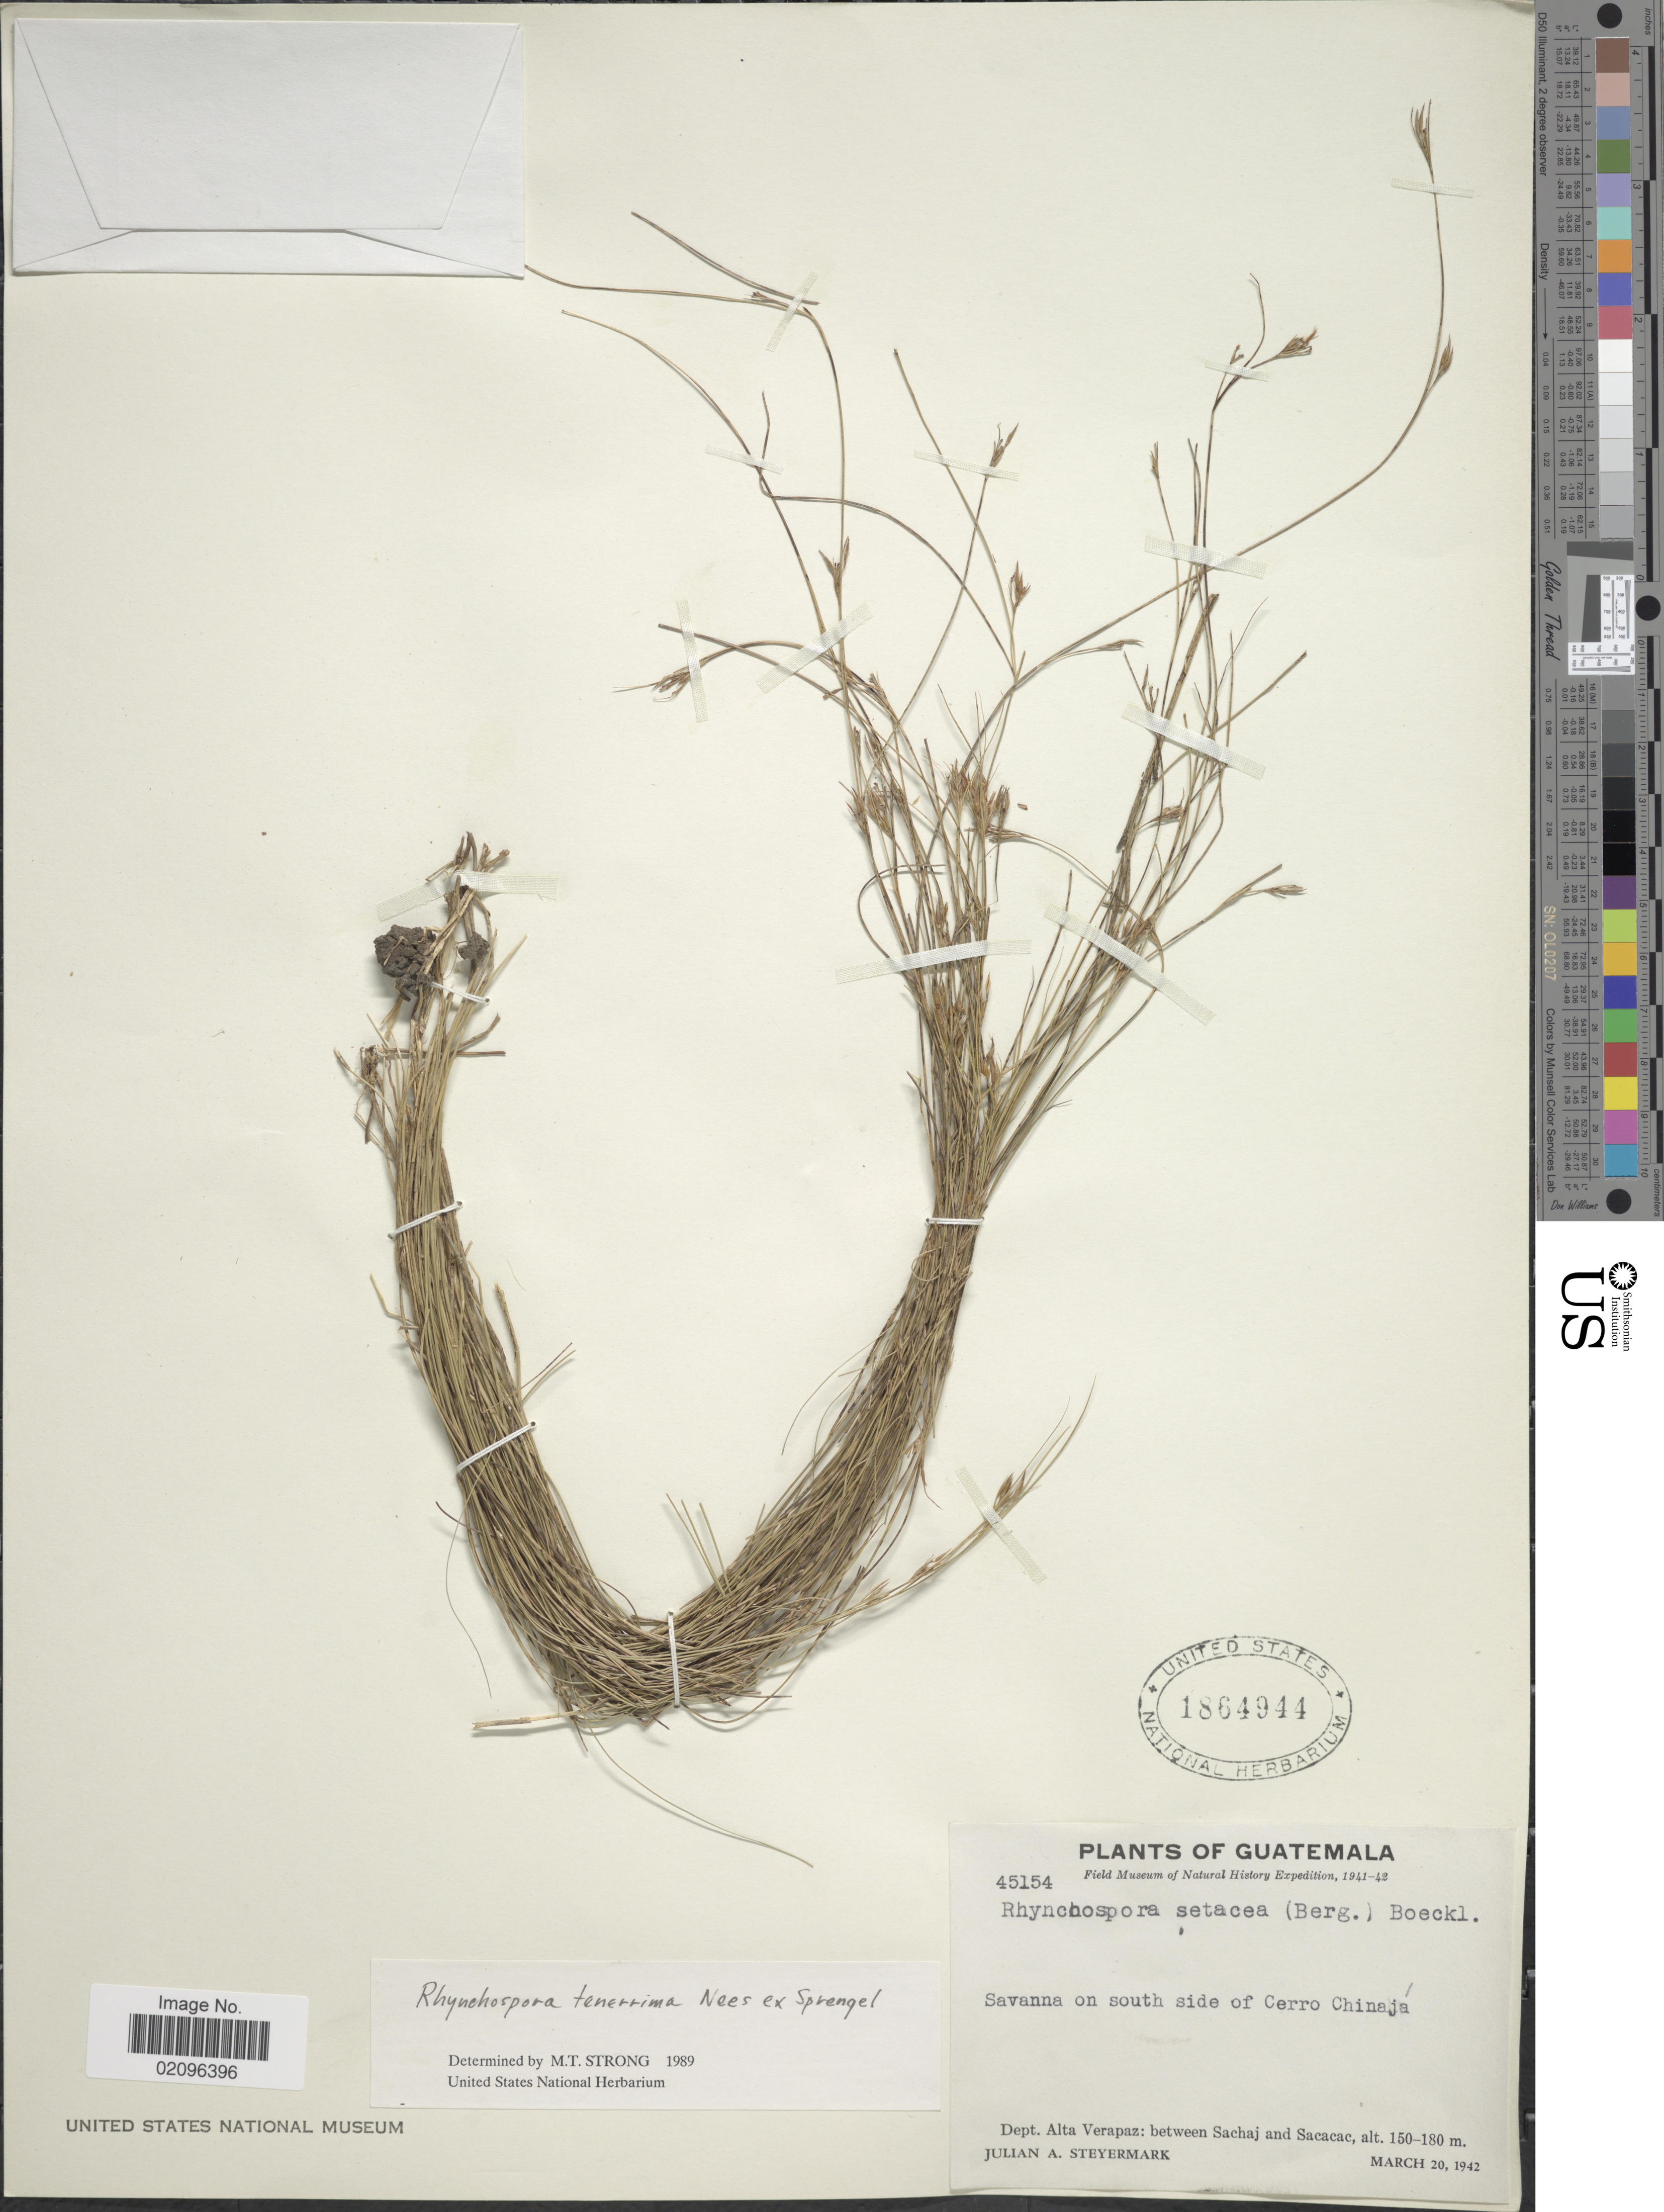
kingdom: Plantae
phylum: Tracheophyta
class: Liliopsida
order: Poales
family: Cyperaceae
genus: Rhynchospora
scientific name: Rhynchospora tenerrima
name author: Nees ex Spreng.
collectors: J. Steyermark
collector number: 45154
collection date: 1942-03-20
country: Guatemala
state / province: Alta Verapaz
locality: Mexico. Savanna on south side of Cerro Chinaja, Dept. Alta Verapaz: between Sachaj and Sacacac.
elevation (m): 150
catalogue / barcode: US 1864944